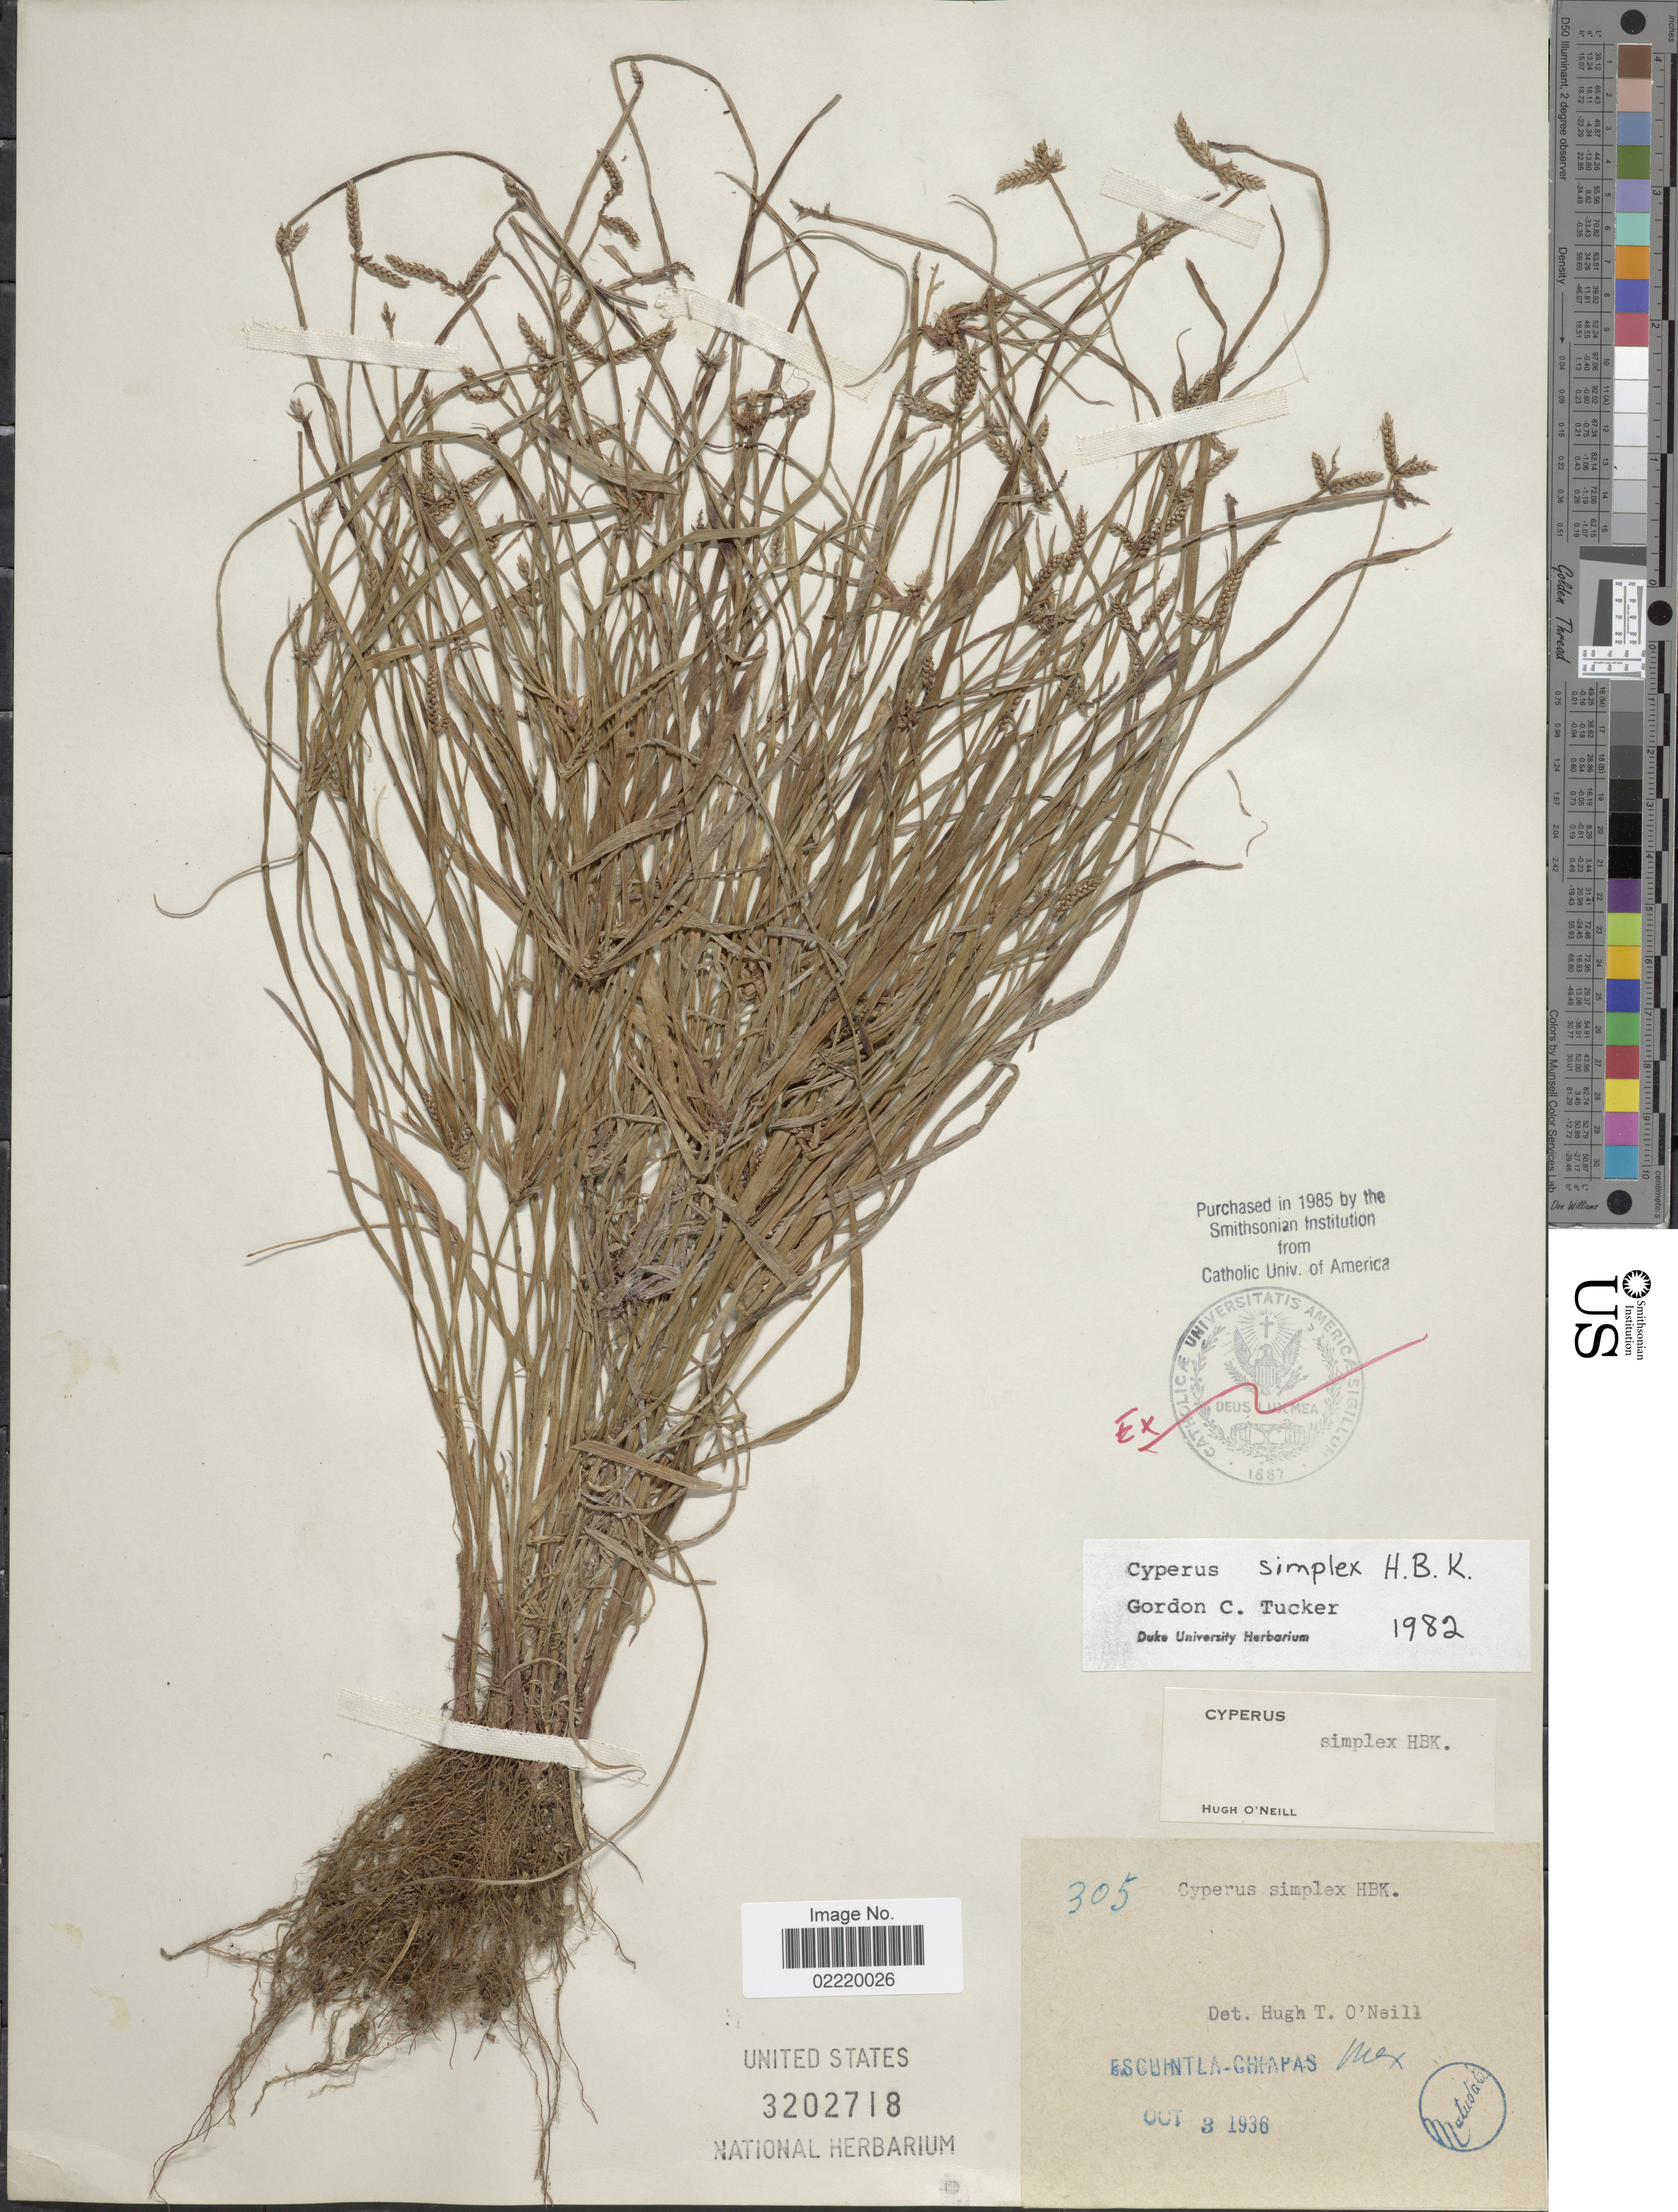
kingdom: Plantae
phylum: Tracheophyta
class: Liliopsida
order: Poales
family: Cyperaceae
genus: Cyperus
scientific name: Cyperus simplex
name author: Kunth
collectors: E. Matuda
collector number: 305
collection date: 1936-10-03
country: Mexico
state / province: Chiapas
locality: Escuintla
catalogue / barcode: US 3202718